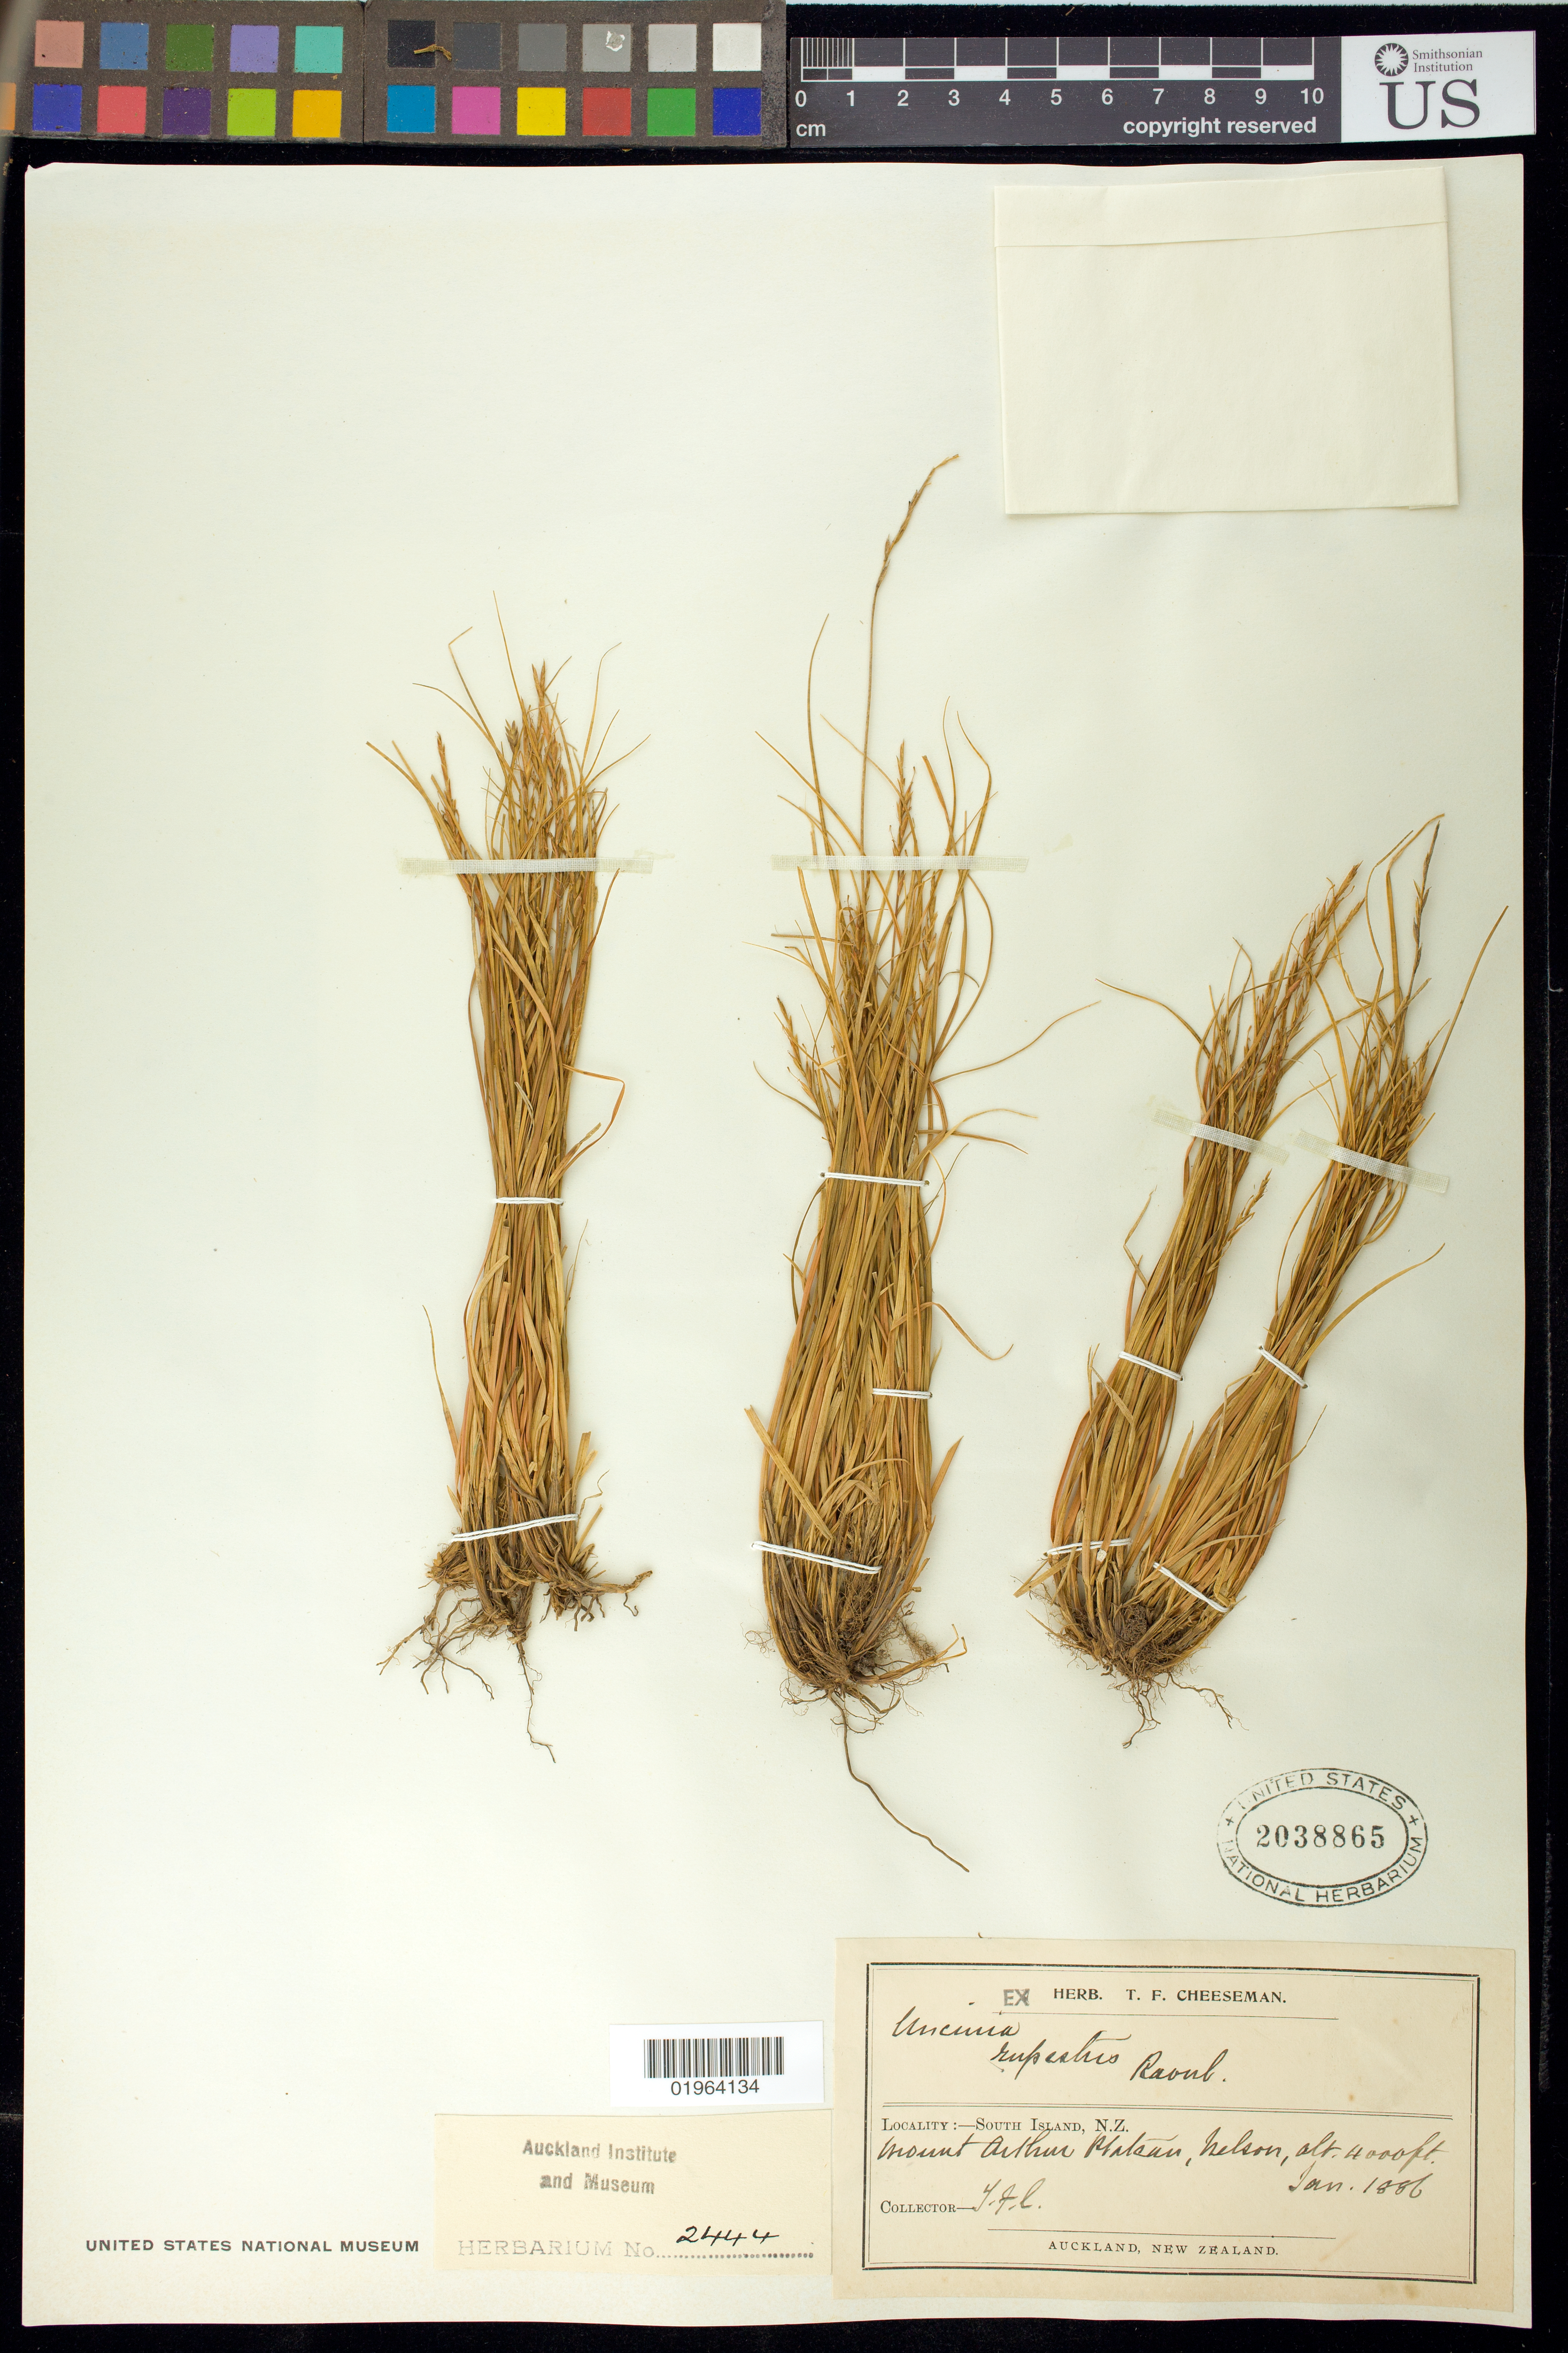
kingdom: Plantae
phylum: Tracheophyta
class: Liliopsida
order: Poales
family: Cyperaceae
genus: Carex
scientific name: Carex horizontalis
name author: (Colenso) K.A. Ford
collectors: T. F. Cheeseman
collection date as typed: Jan 1886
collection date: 1886-01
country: New Zealand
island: South Island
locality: South Island: Mount Arthur Plateau, Nelson.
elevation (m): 1219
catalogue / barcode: US 2038865